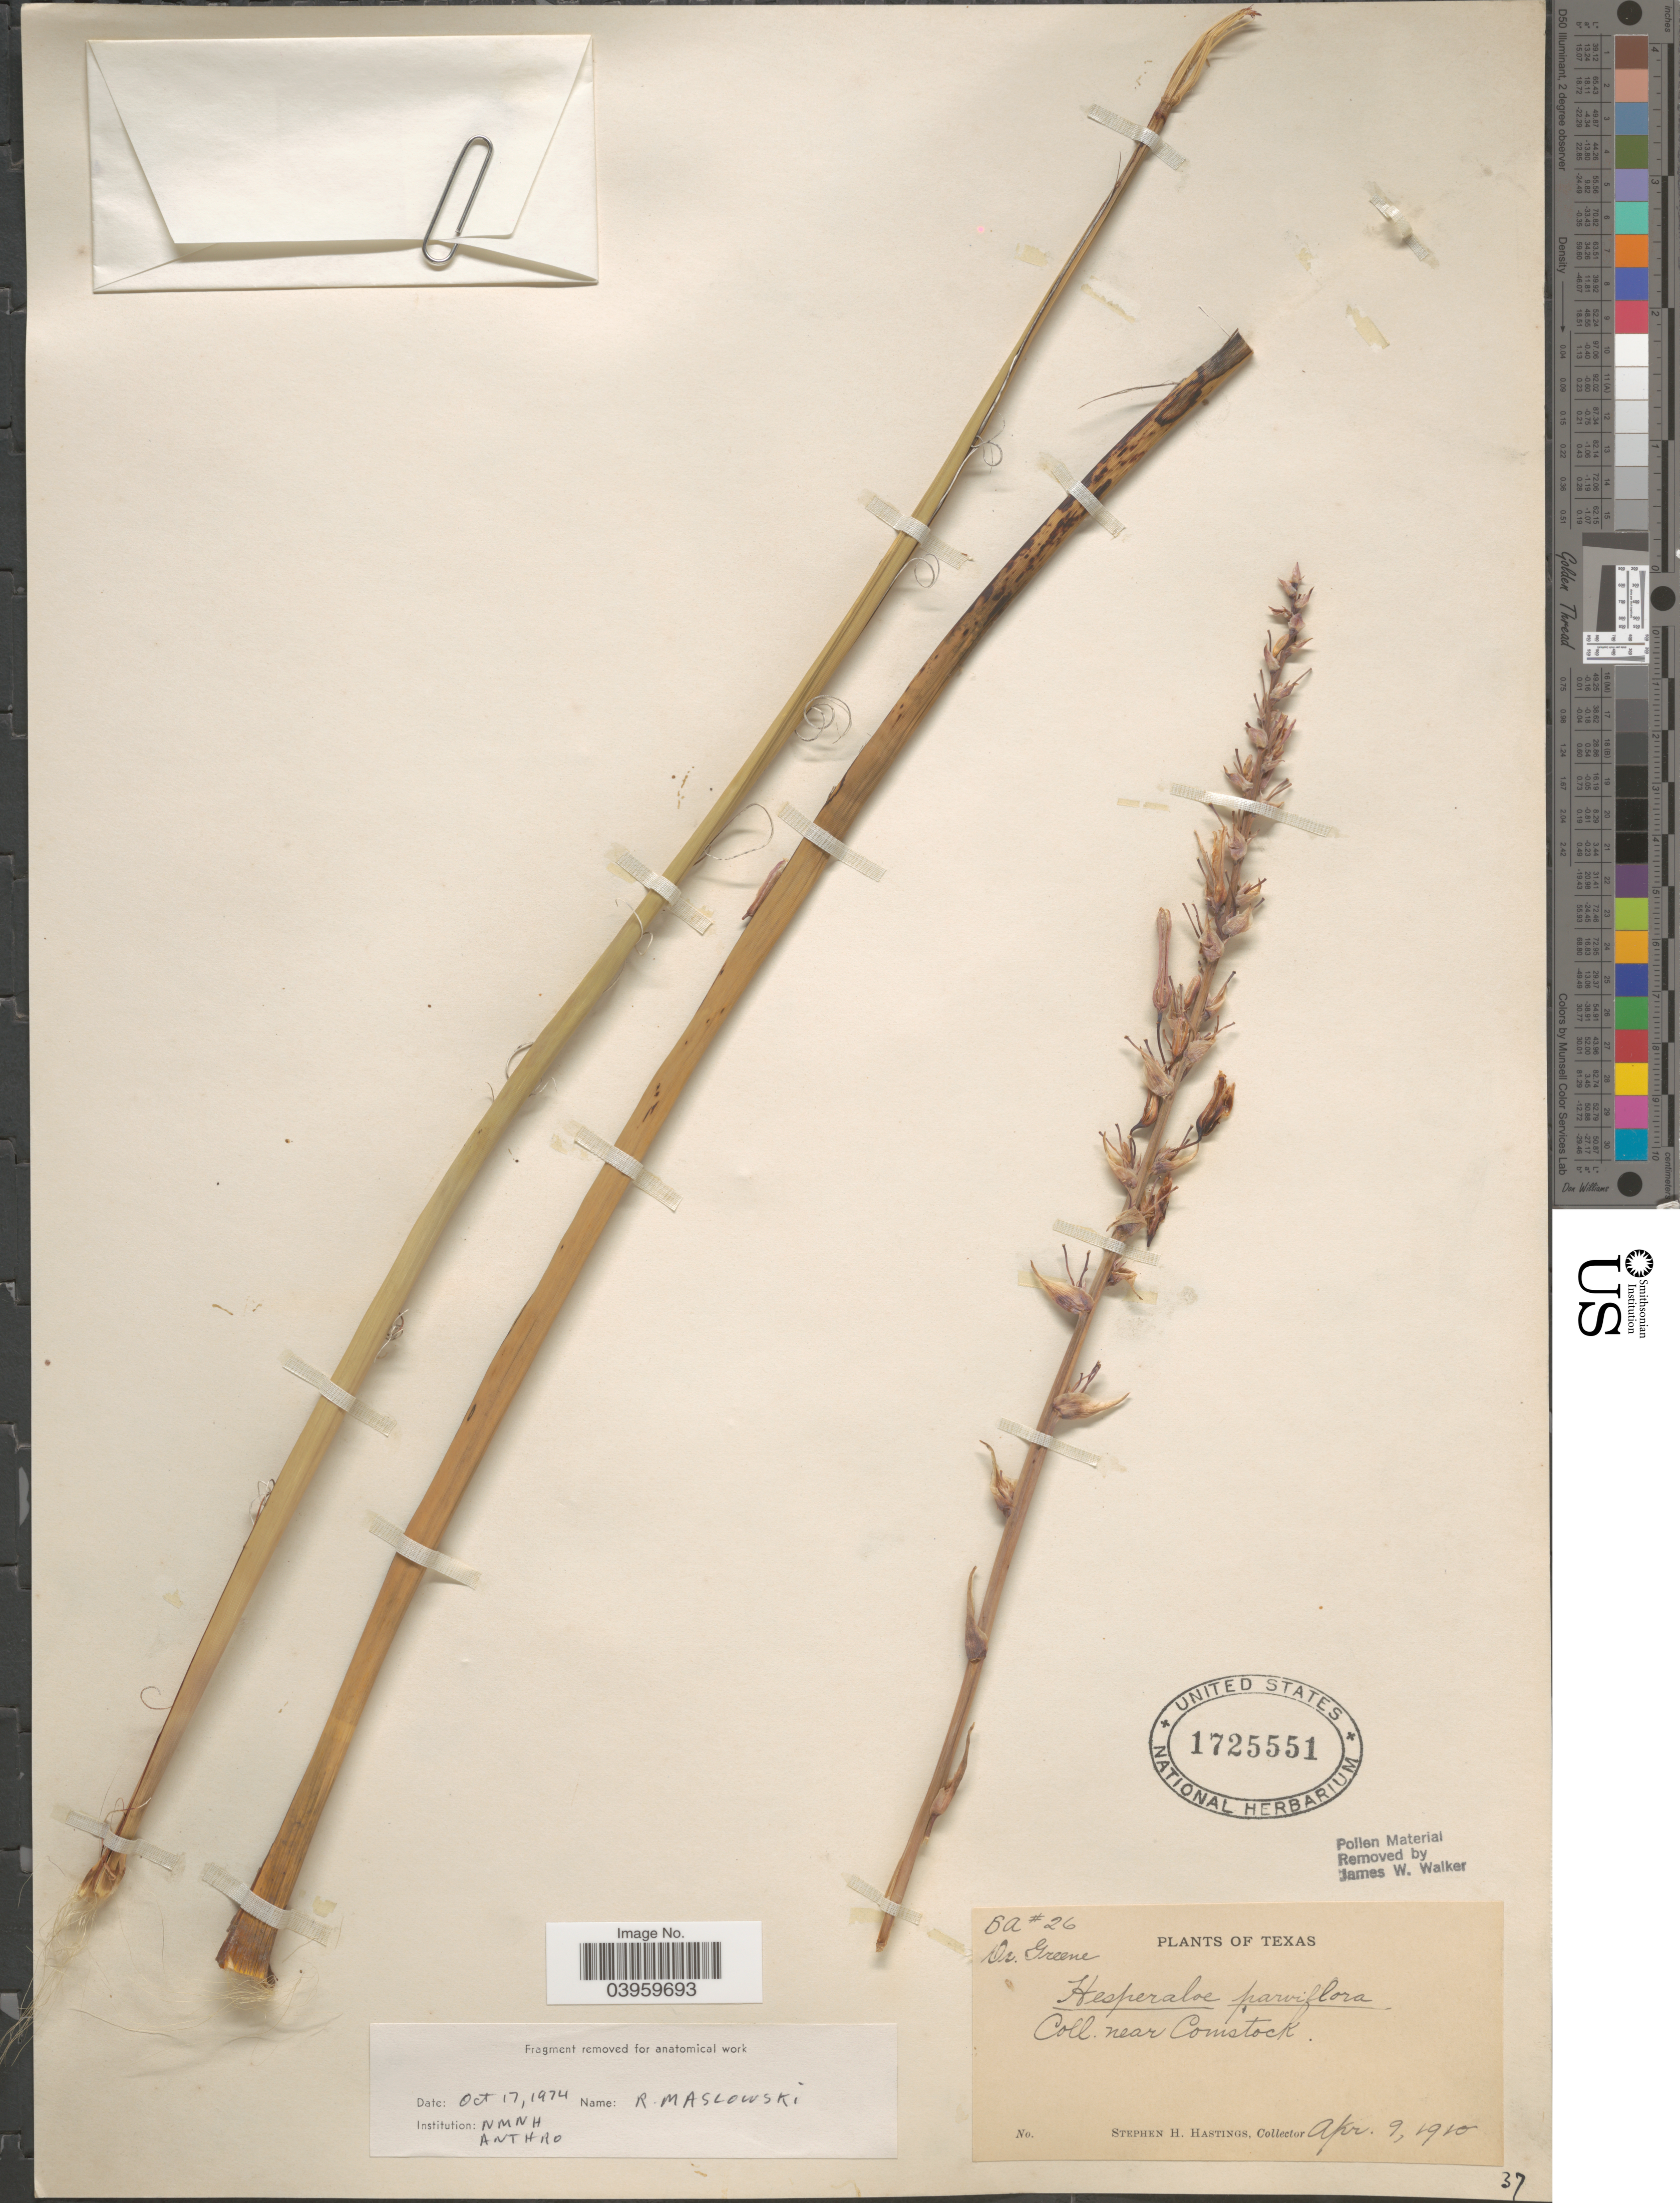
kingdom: Plantae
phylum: Tracheophyta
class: Liliopsida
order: Asparagales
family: Asparagaceae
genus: Hesperaloe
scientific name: Hesperaloe parviflora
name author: (Torr.) J.M. Coult.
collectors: S. Hastings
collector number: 26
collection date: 1910-04-09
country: United States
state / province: Texas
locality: Near Comstock.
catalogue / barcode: US 1725551